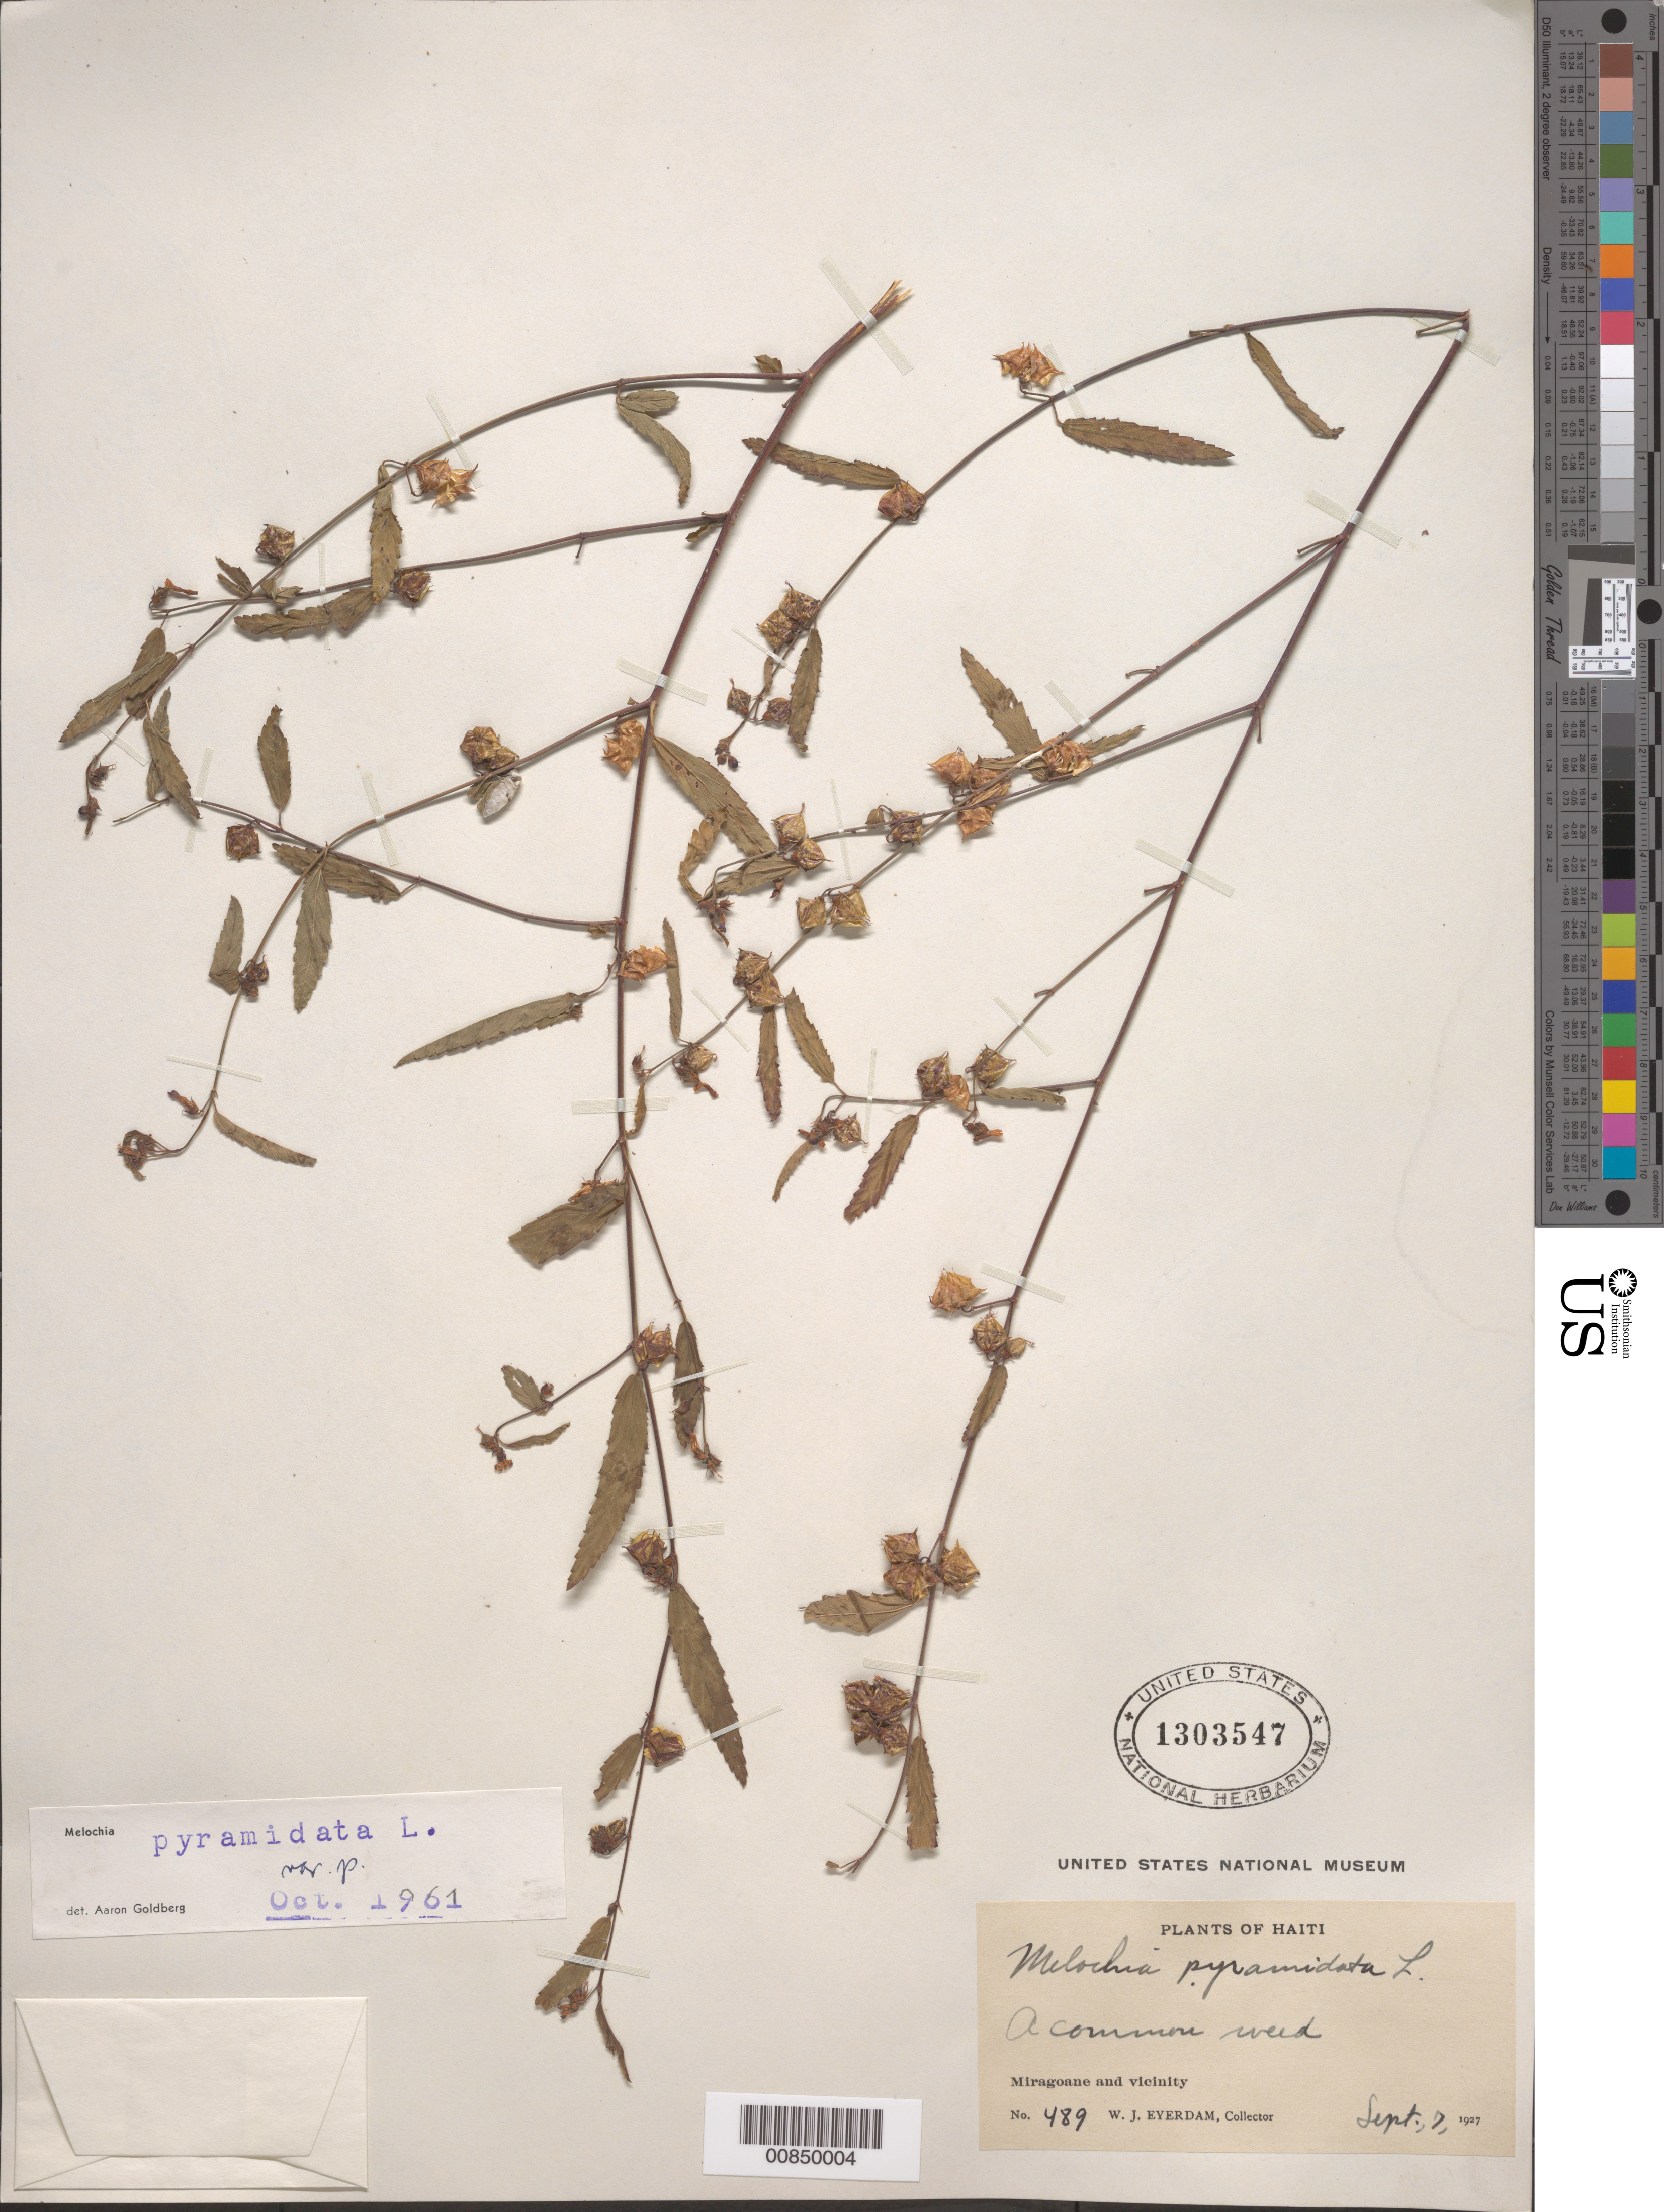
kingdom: Plantae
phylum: Tracheophyta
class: Magnoliopsida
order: Malvales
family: Malvaceae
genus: Melochia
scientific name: Melochia pyramidata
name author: L.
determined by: Goldberg, Aaron, (US), NMNH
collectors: W. Everdam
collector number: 489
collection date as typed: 07 Sep 1927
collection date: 1927-09-07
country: Haiti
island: Hispaniola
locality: Miragoane and vicinity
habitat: In the streets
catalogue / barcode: US 1303547